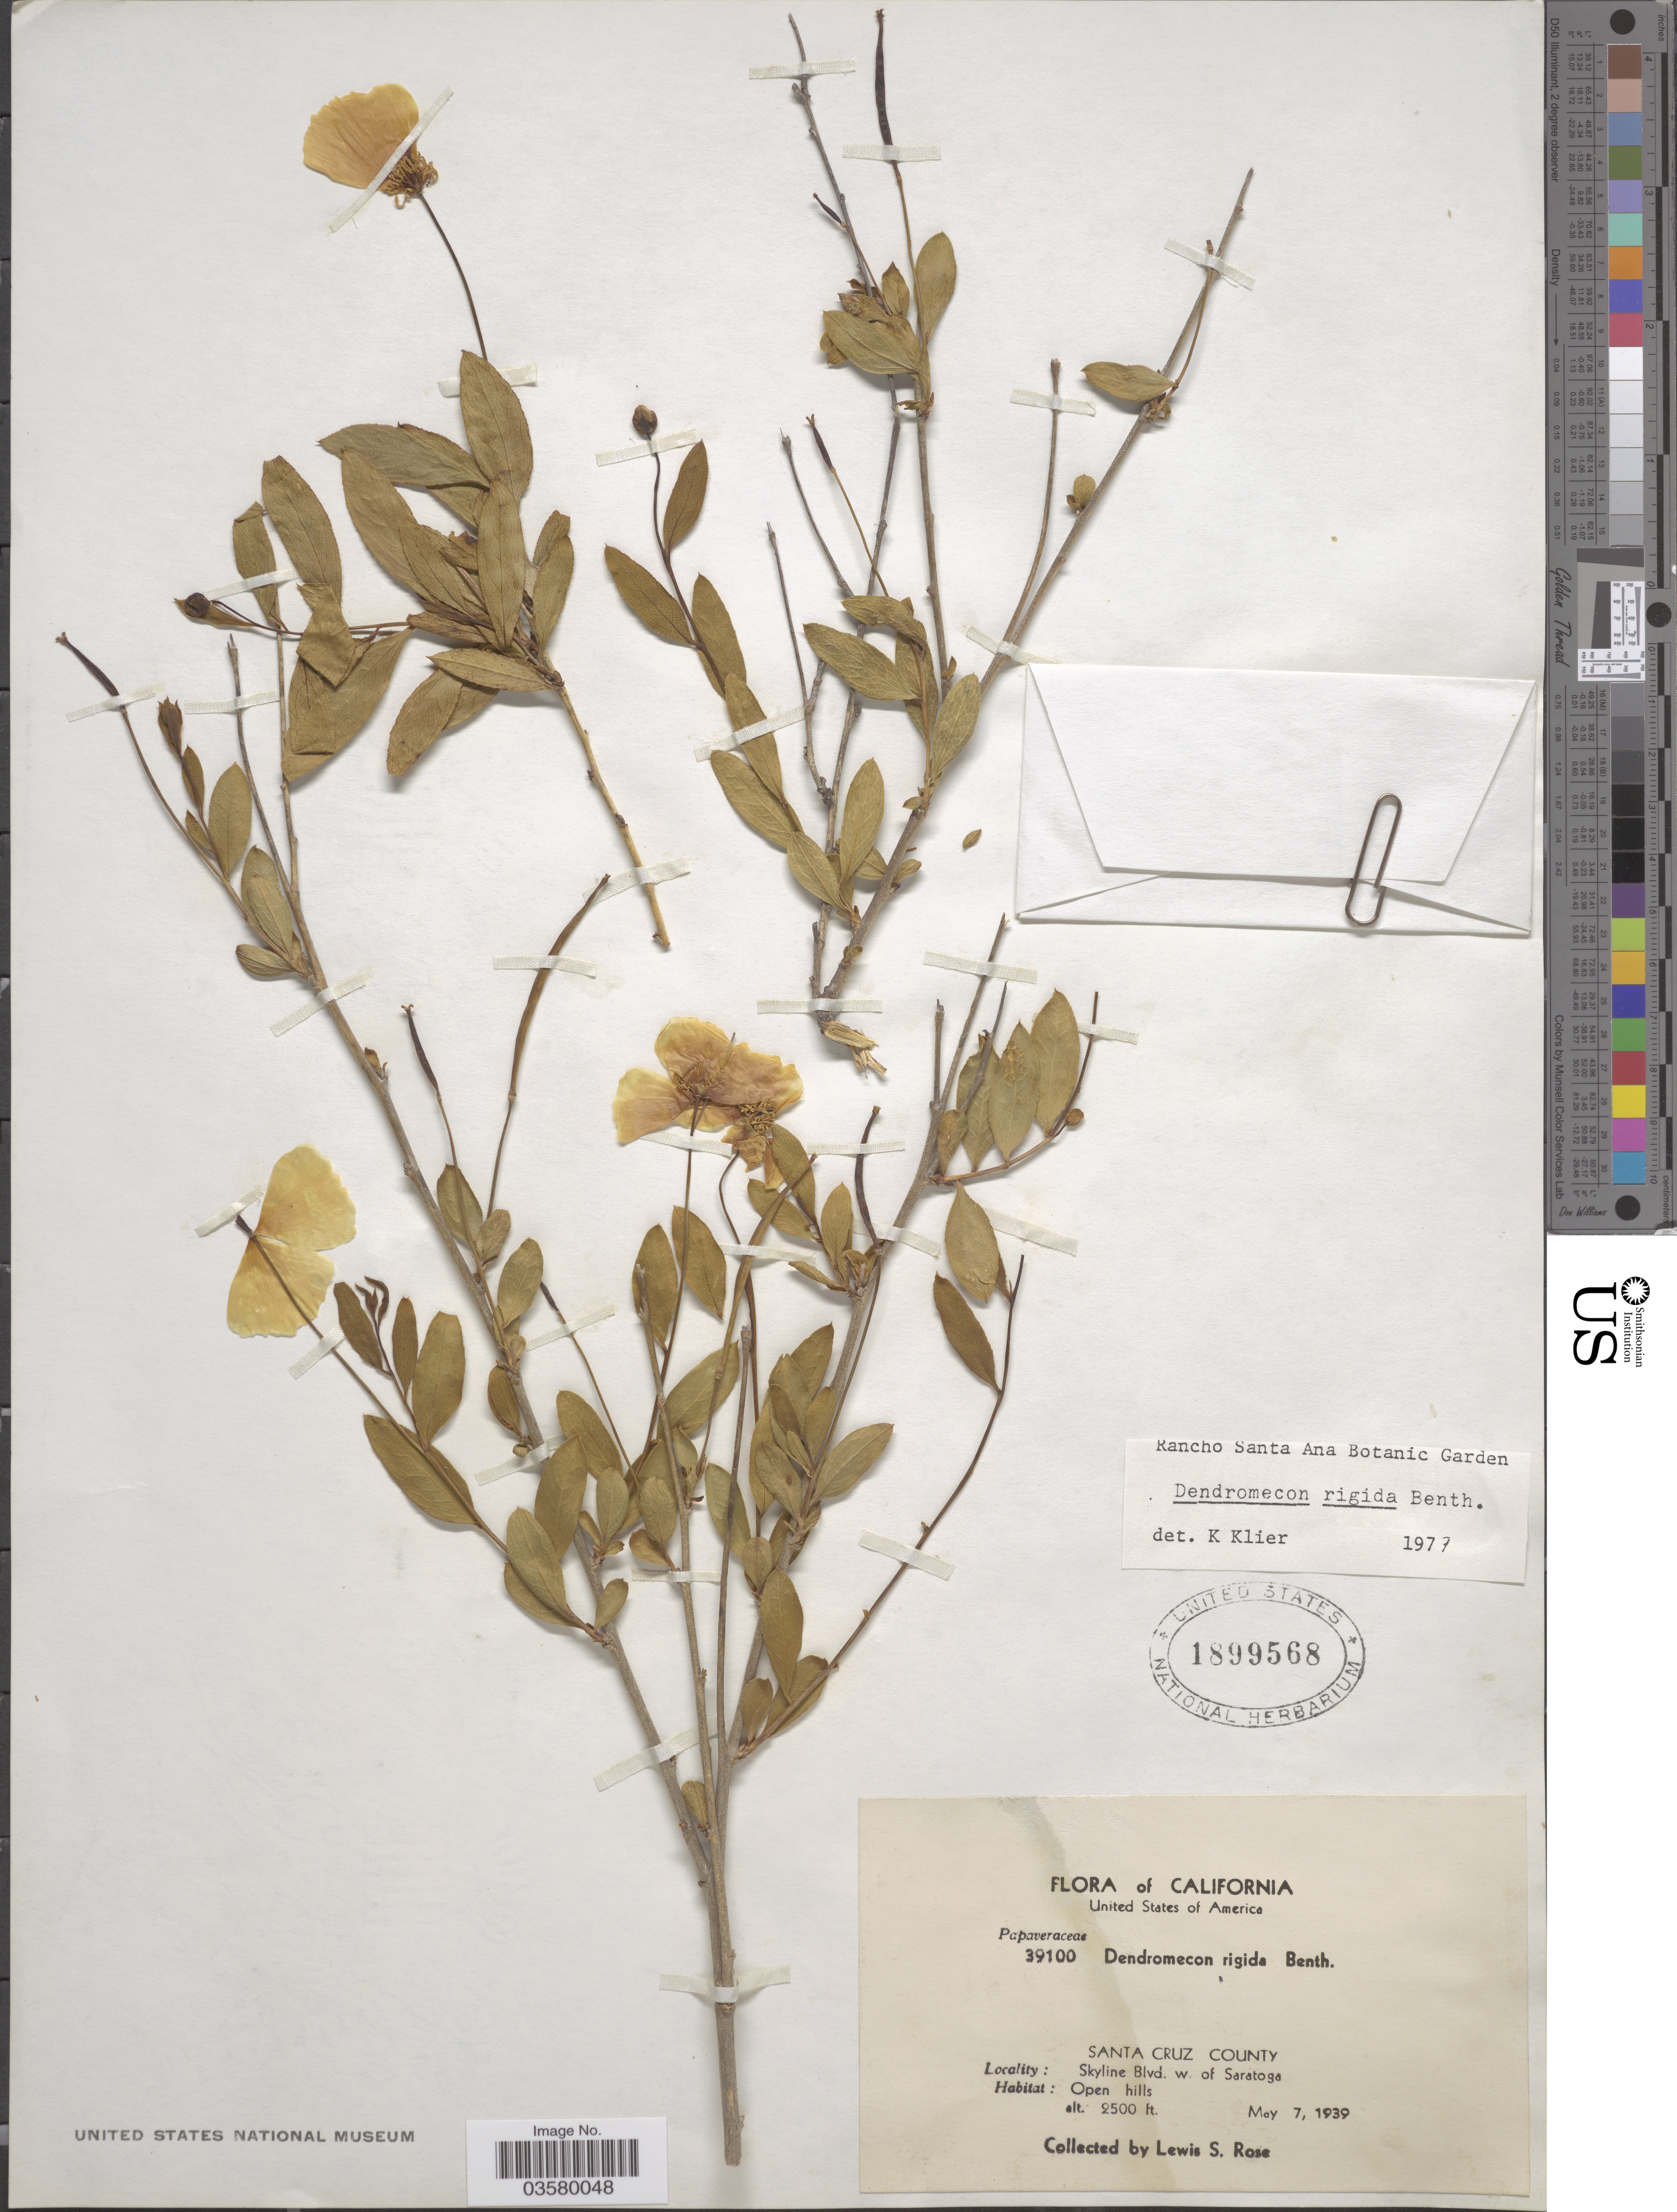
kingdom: Plantae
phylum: Tracheophyta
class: Magnoliopsida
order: Ranunculales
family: Papaveraceae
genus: Dendromecon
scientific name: Dendromecon rigida subsp. rigida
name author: Benth.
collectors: L. S. Rose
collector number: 39100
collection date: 1939-05-07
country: United States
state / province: California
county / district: Santa Cruz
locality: Santa Cruz County, Skyline Blvd. w. of Saratoga.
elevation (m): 762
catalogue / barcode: US 1899568